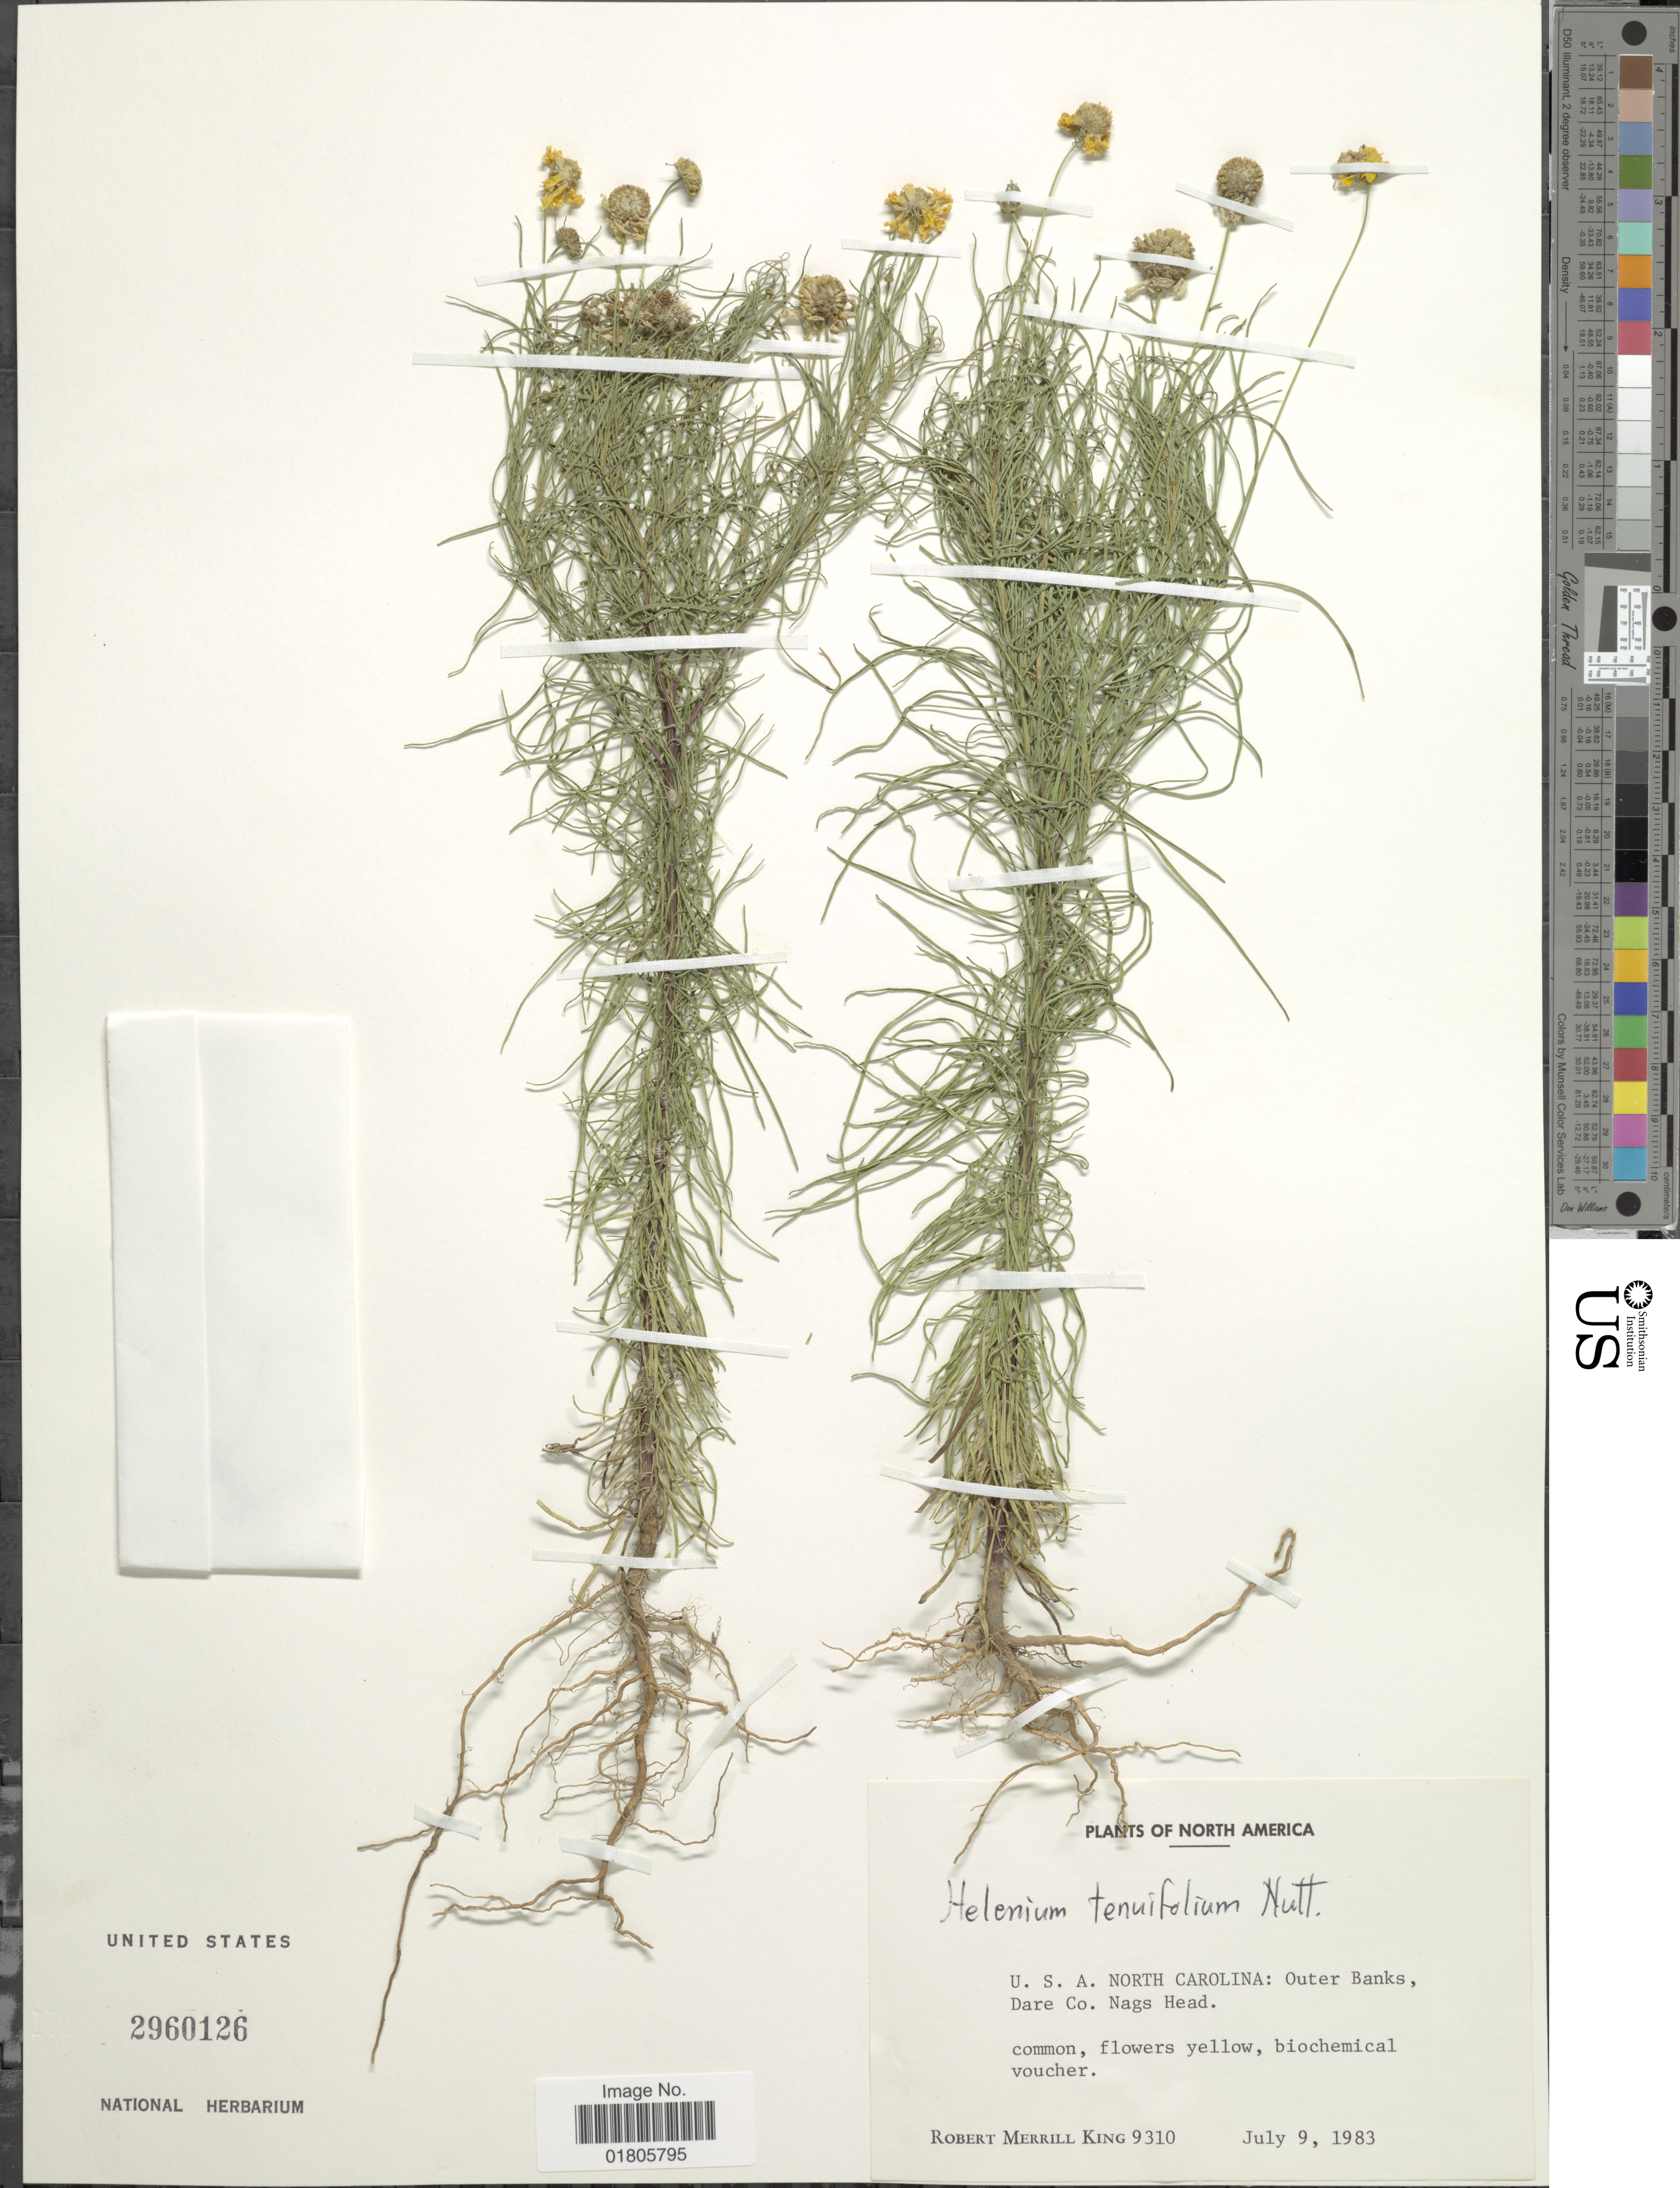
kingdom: Plantae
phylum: Tracheophyta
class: Magnoliopsida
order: Asterales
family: Asteraceae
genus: Helenium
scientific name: Helenium amarum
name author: (Raf.) H. Rock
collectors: R. M. King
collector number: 9310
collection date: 1983-07-09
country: United States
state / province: North Carolina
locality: Outer Banks, Dare Co. Nags Head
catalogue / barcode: US 2960126